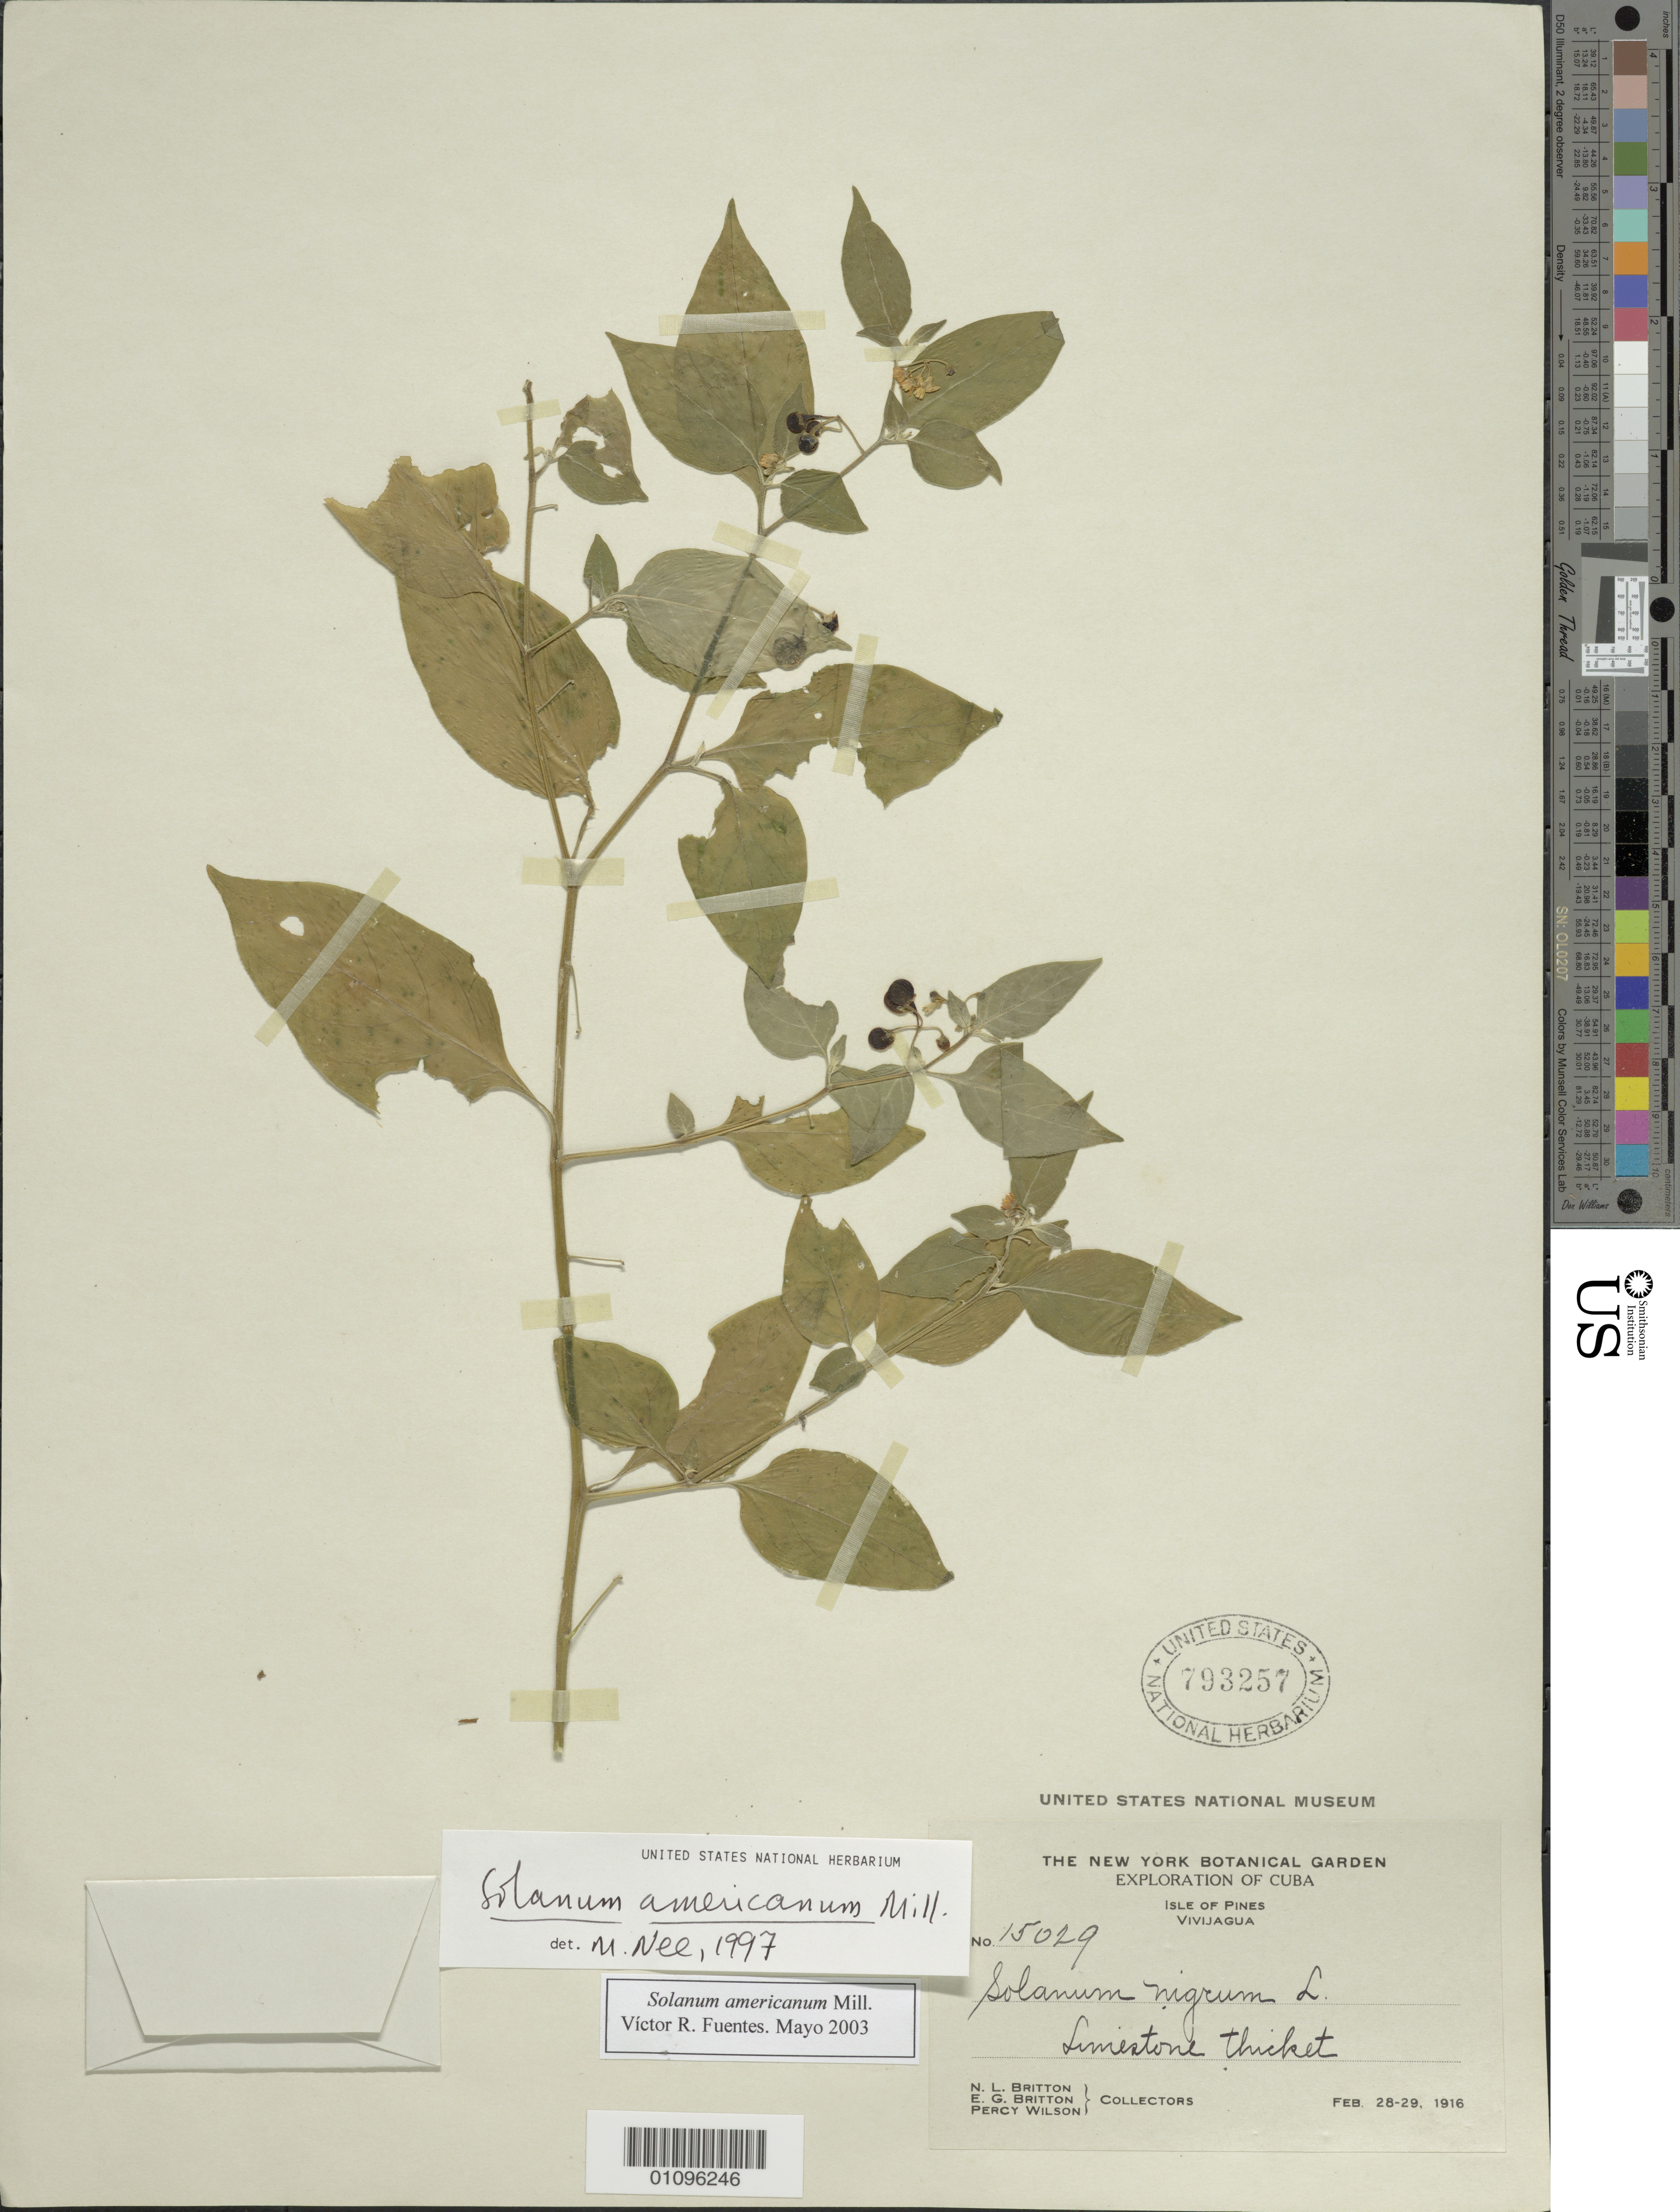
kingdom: Plantae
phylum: Tracheophyta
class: Magnoliopsida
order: Solanales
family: Solanaceae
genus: Solanum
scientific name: Solanum americanum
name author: Mill.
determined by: Fuentes, V. R.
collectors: E. G. Britton, N. Britton & P. Wilson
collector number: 15029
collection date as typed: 28 Feb 1916 to 29 Feb 1916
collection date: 1916-02-28/1916-02-29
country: Cuba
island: Isla de la Juventud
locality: Vivijagua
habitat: Limestone thickets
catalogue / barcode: US 793257